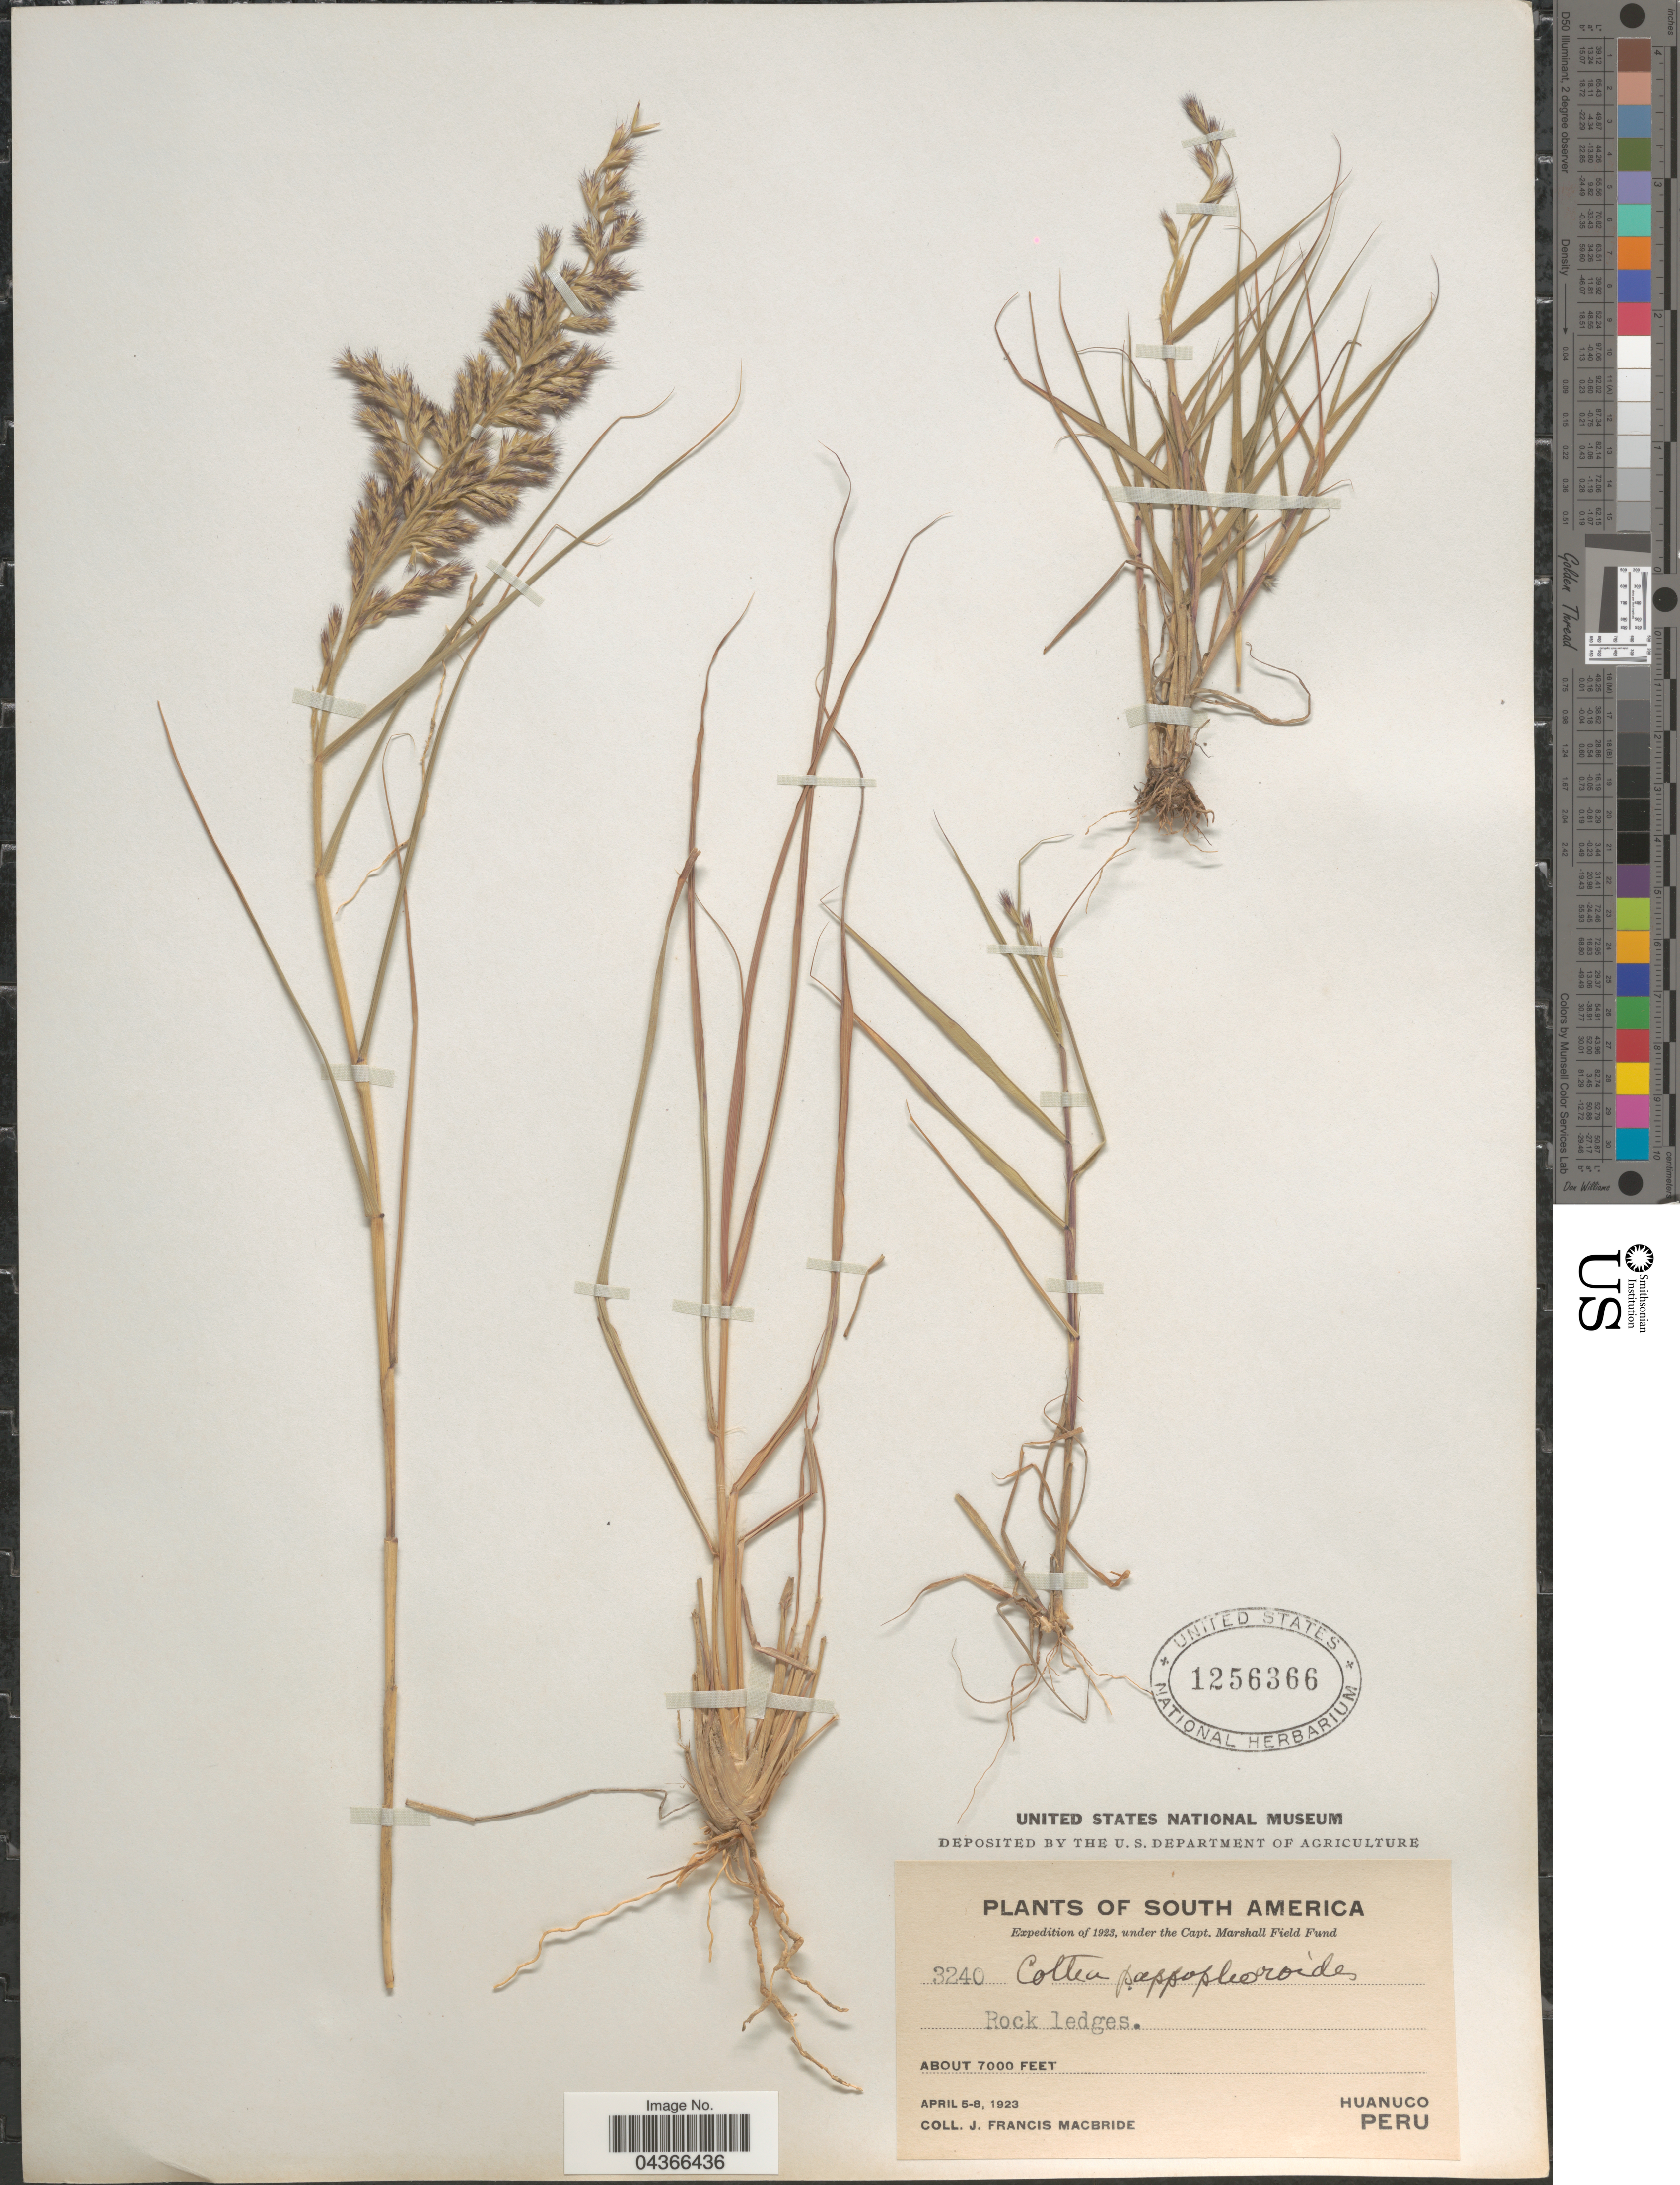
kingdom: Plantae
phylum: Tracheophyta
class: Liliopsida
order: Poales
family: Poaceae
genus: Cottea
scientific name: Cottea pappophoroides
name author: Kunth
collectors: J. F. Macbride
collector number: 3240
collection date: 1923-04-05/1923-04-08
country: Peru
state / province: Huánuco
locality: Expedition of 1923. Rock ledges. Huanuco.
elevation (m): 2134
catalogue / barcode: US 1256366